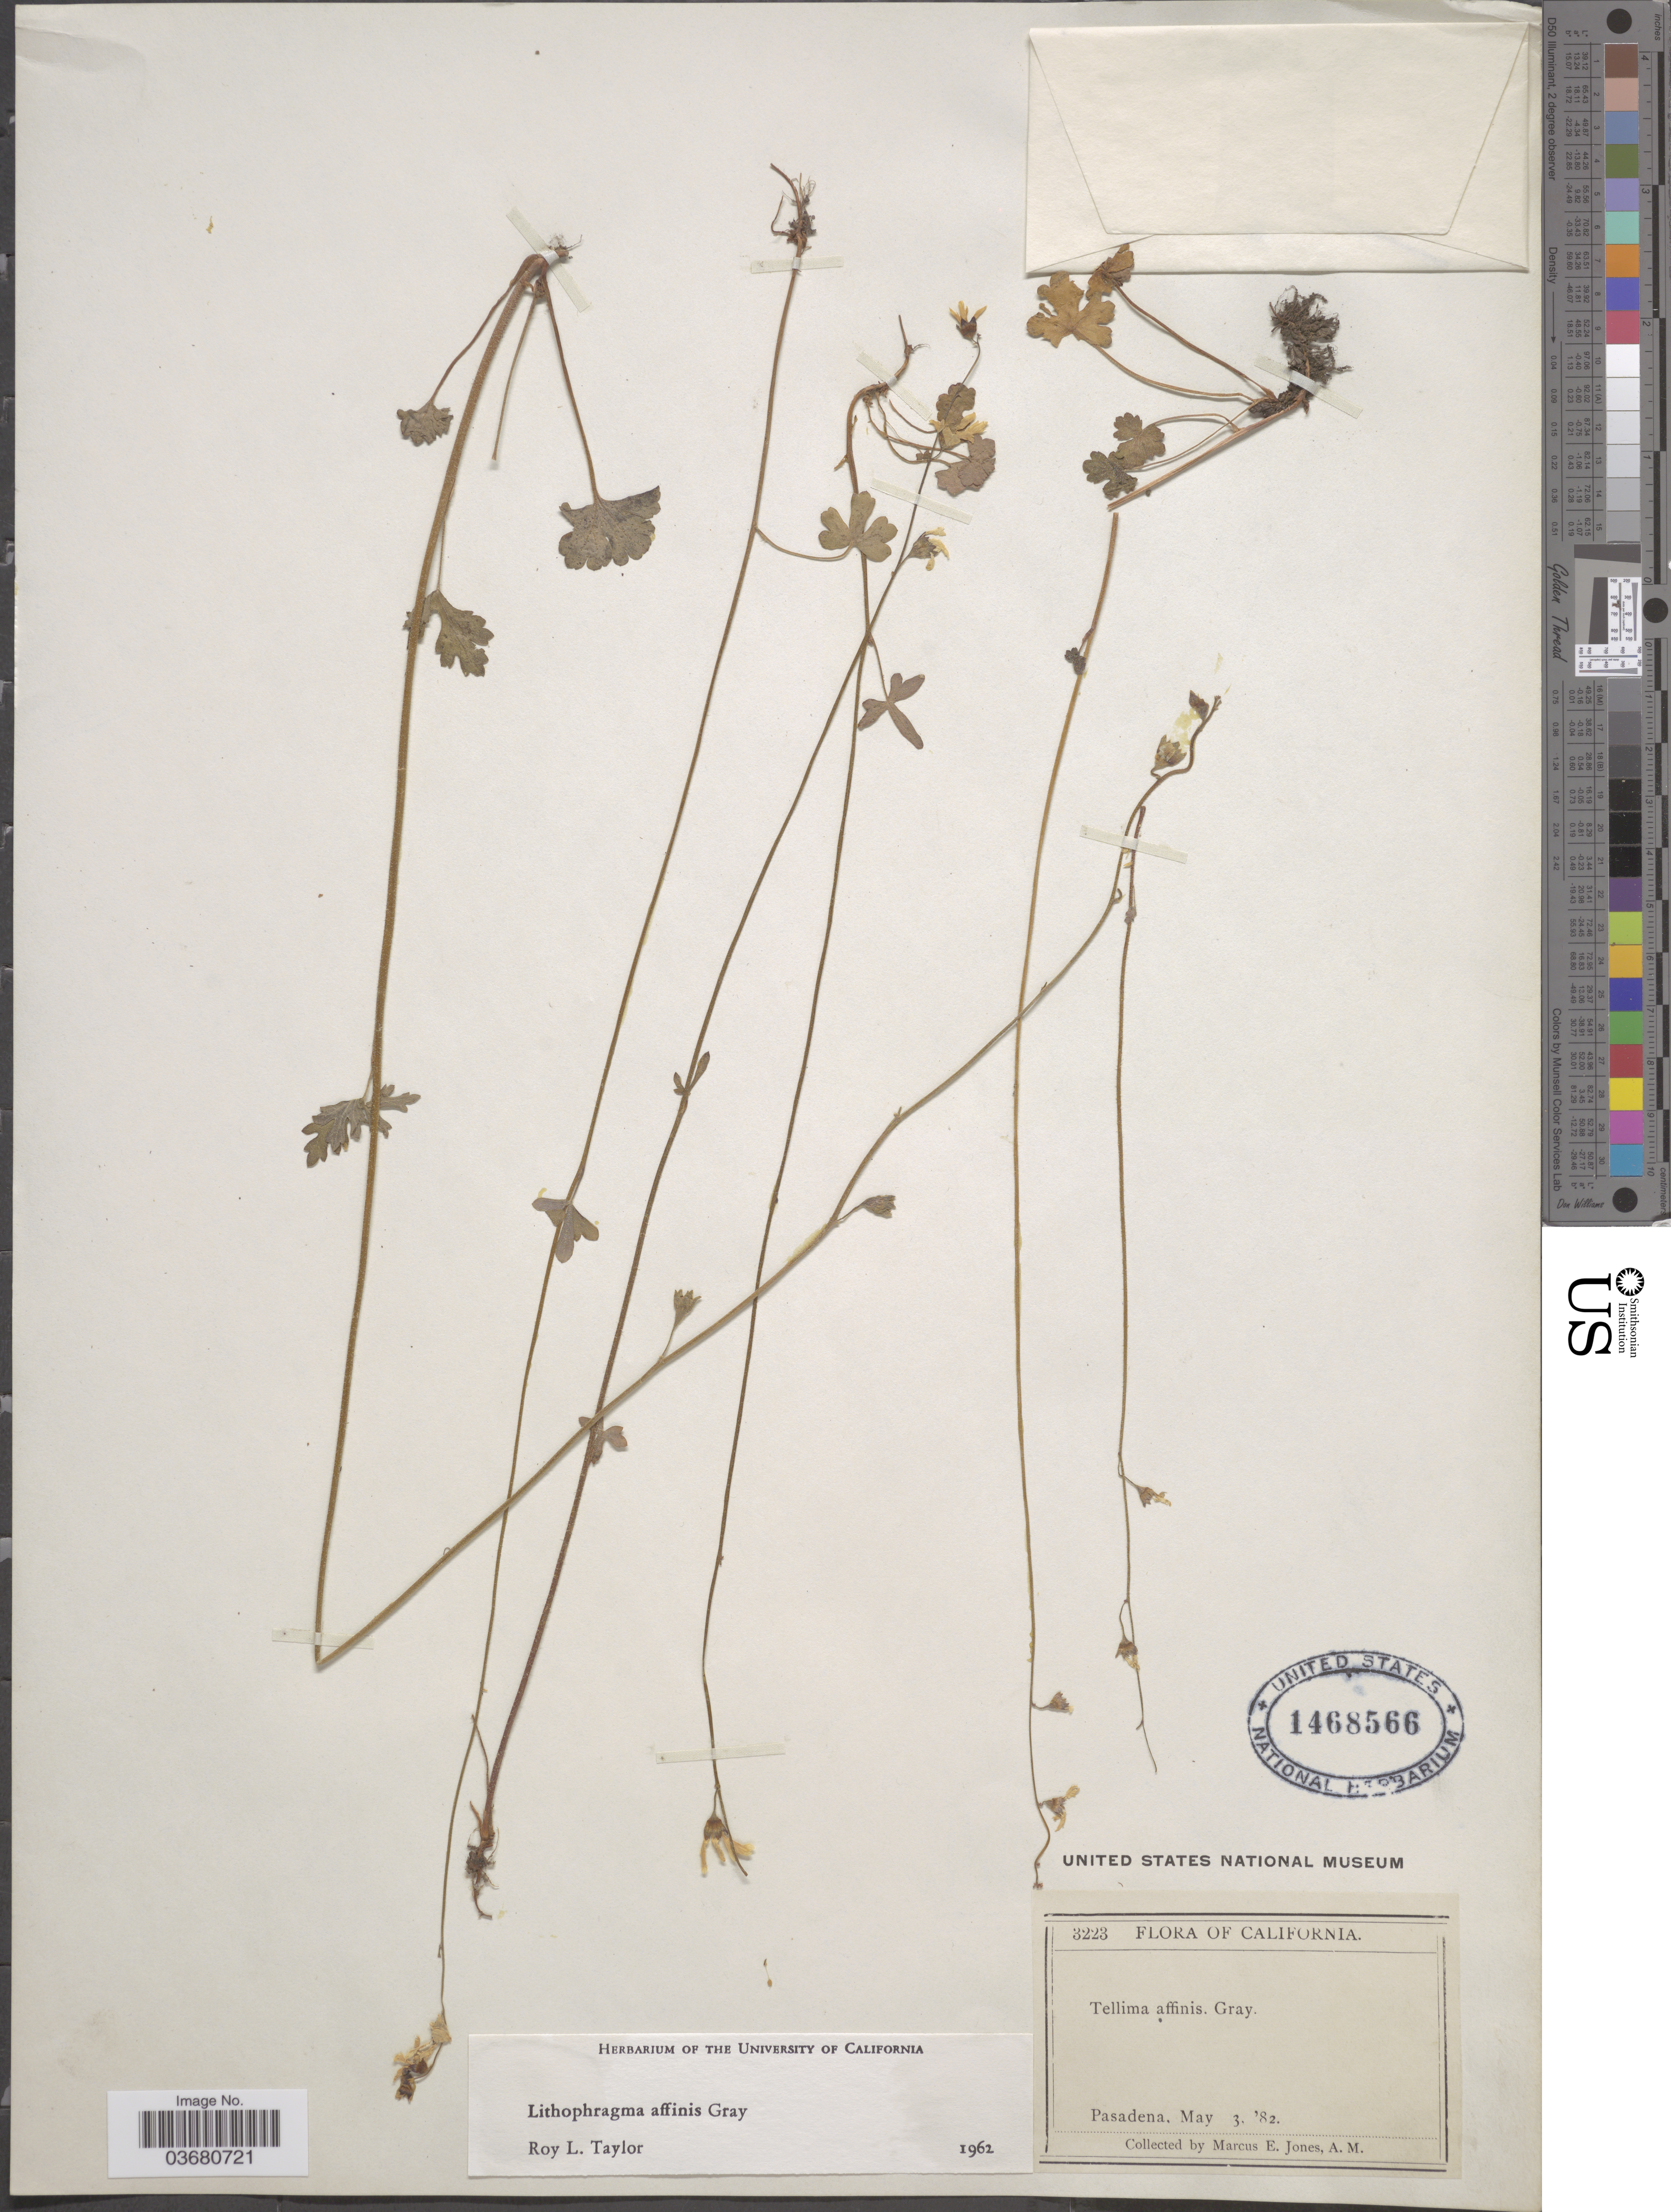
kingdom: Plantae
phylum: Tracheophyta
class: Magnoliopsida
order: Saxifragales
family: Saxifragaceae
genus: Lithophragma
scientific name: Lithophragma affine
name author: A. Gray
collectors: M. E. Jones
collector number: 3223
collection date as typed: Transcribed d/m/y: 3/5/82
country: United States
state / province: California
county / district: Los Angeles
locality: Pasadena.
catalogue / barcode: US 1468566